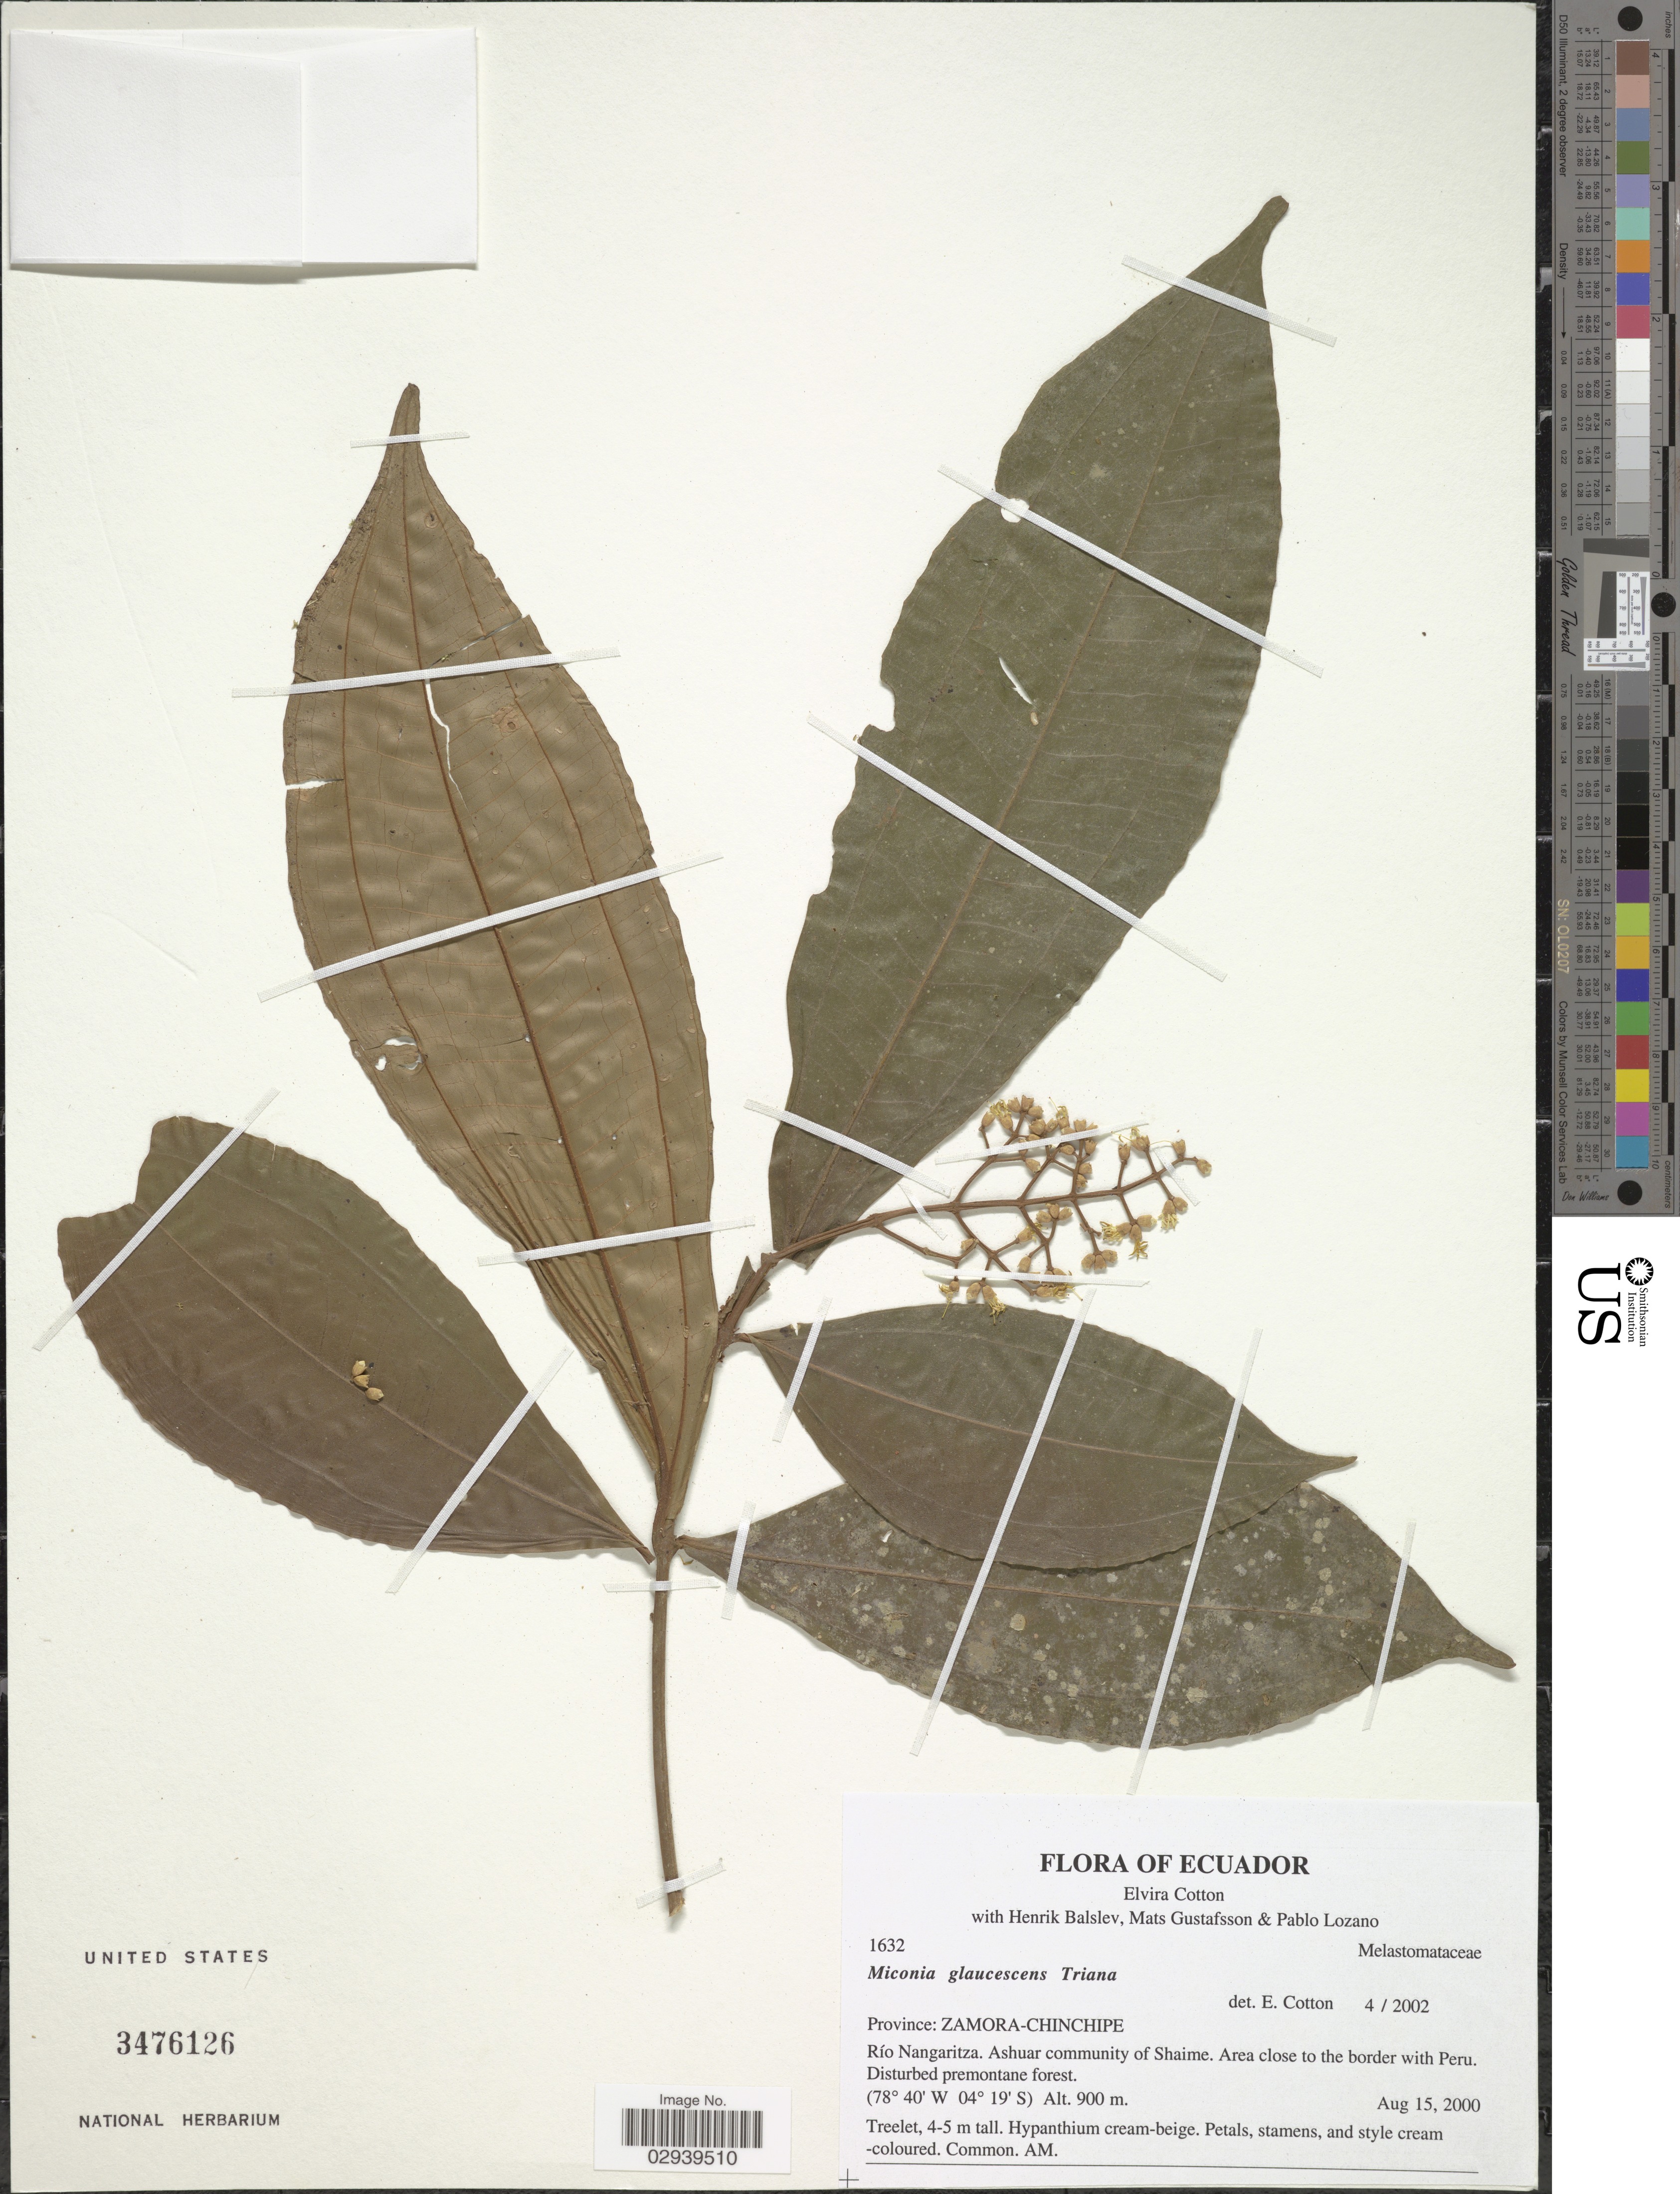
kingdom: Plantae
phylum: Tracheophyta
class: Magnoliopsida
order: Myrtales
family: Melastomataceae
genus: Miconia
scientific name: Miconia glaucescens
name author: Triana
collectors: E. Cotton, H. Balslev, M. H. Gustafsson & P. Lozano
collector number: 1632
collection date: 2000-08-15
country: Ecuador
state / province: Zamora-Chinchipe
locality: Río Nangaritza. Ashuar community of Shaime. Area close to the border with Peru.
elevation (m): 900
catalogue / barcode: US 3476126